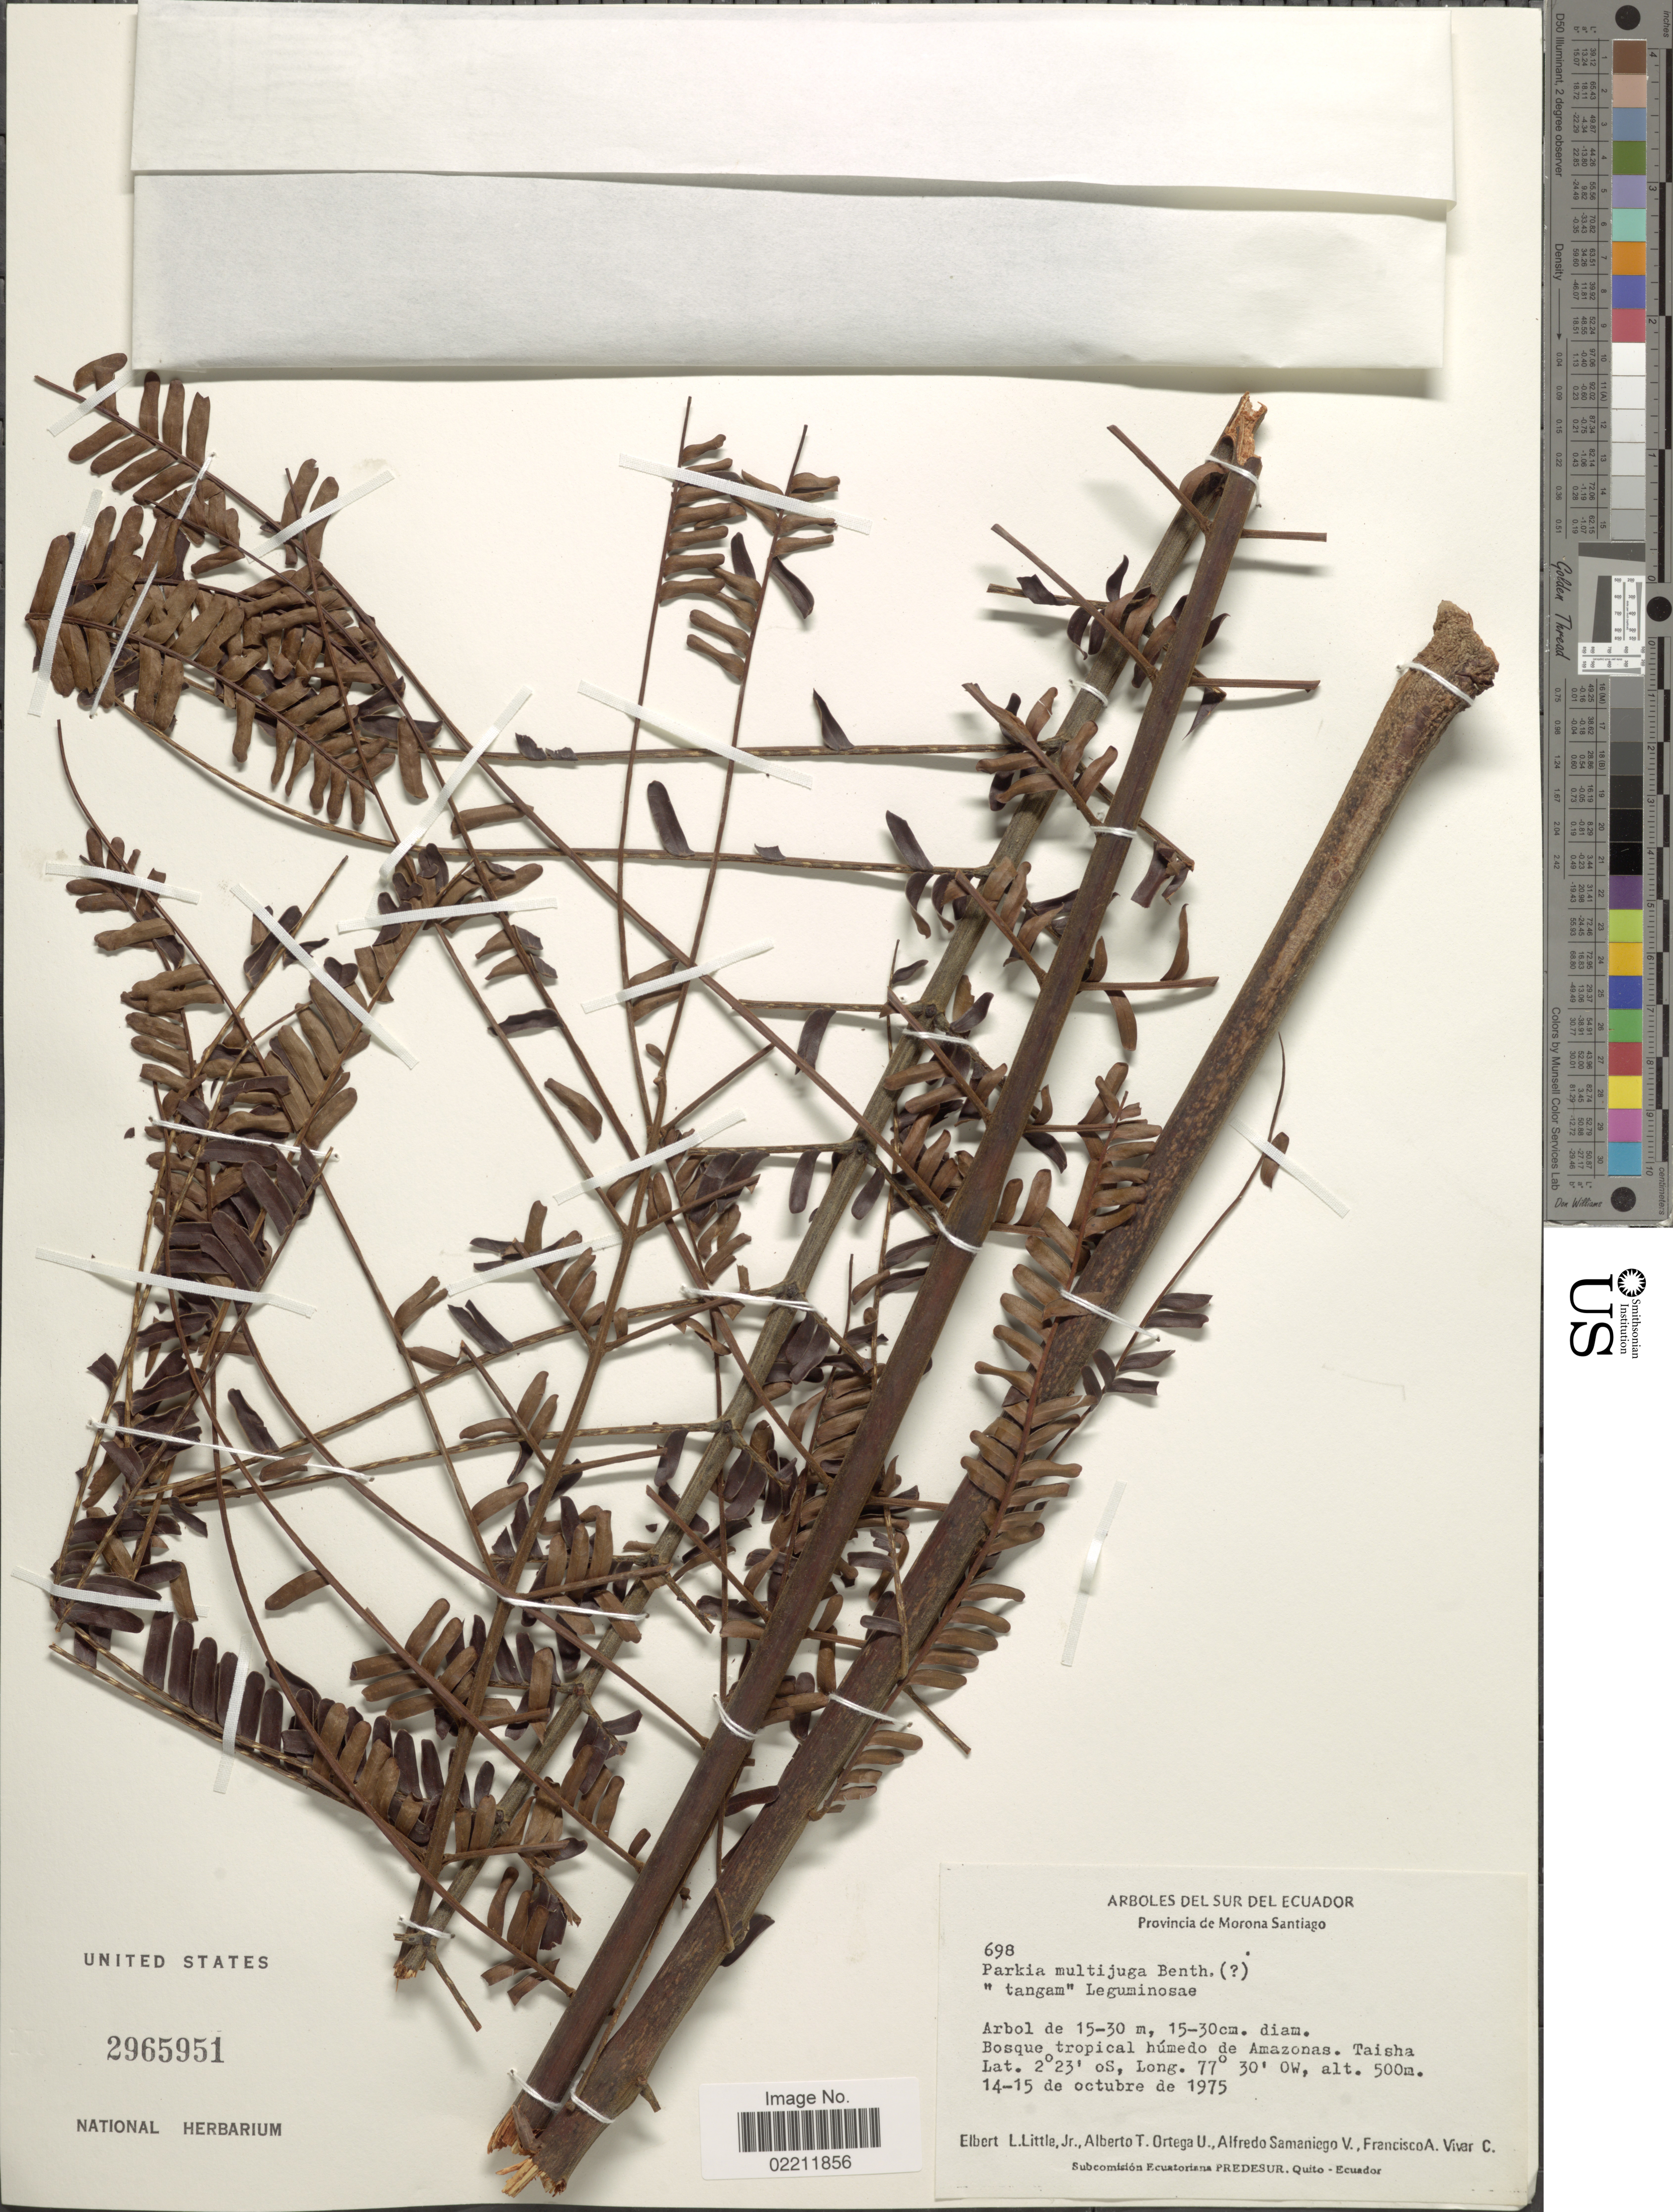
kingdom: Plantae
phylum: Tracheophyta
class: Magnoliopsida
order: Fabales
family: Fabaceae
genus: Parkia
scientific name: Parkia multijuga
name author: Benth.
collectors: E. L. Little, A. T. Ortega U., A. V. Samaniego & F. A. Vivar C.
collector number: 698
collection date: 1975-10-14/1975-10-15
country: Ecuador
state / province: Morona-Santiago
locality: Provincia de Morono Santiago, Bosque tropical humed de Amazonas, Taisha.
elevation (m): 500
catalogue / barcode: US 2965951